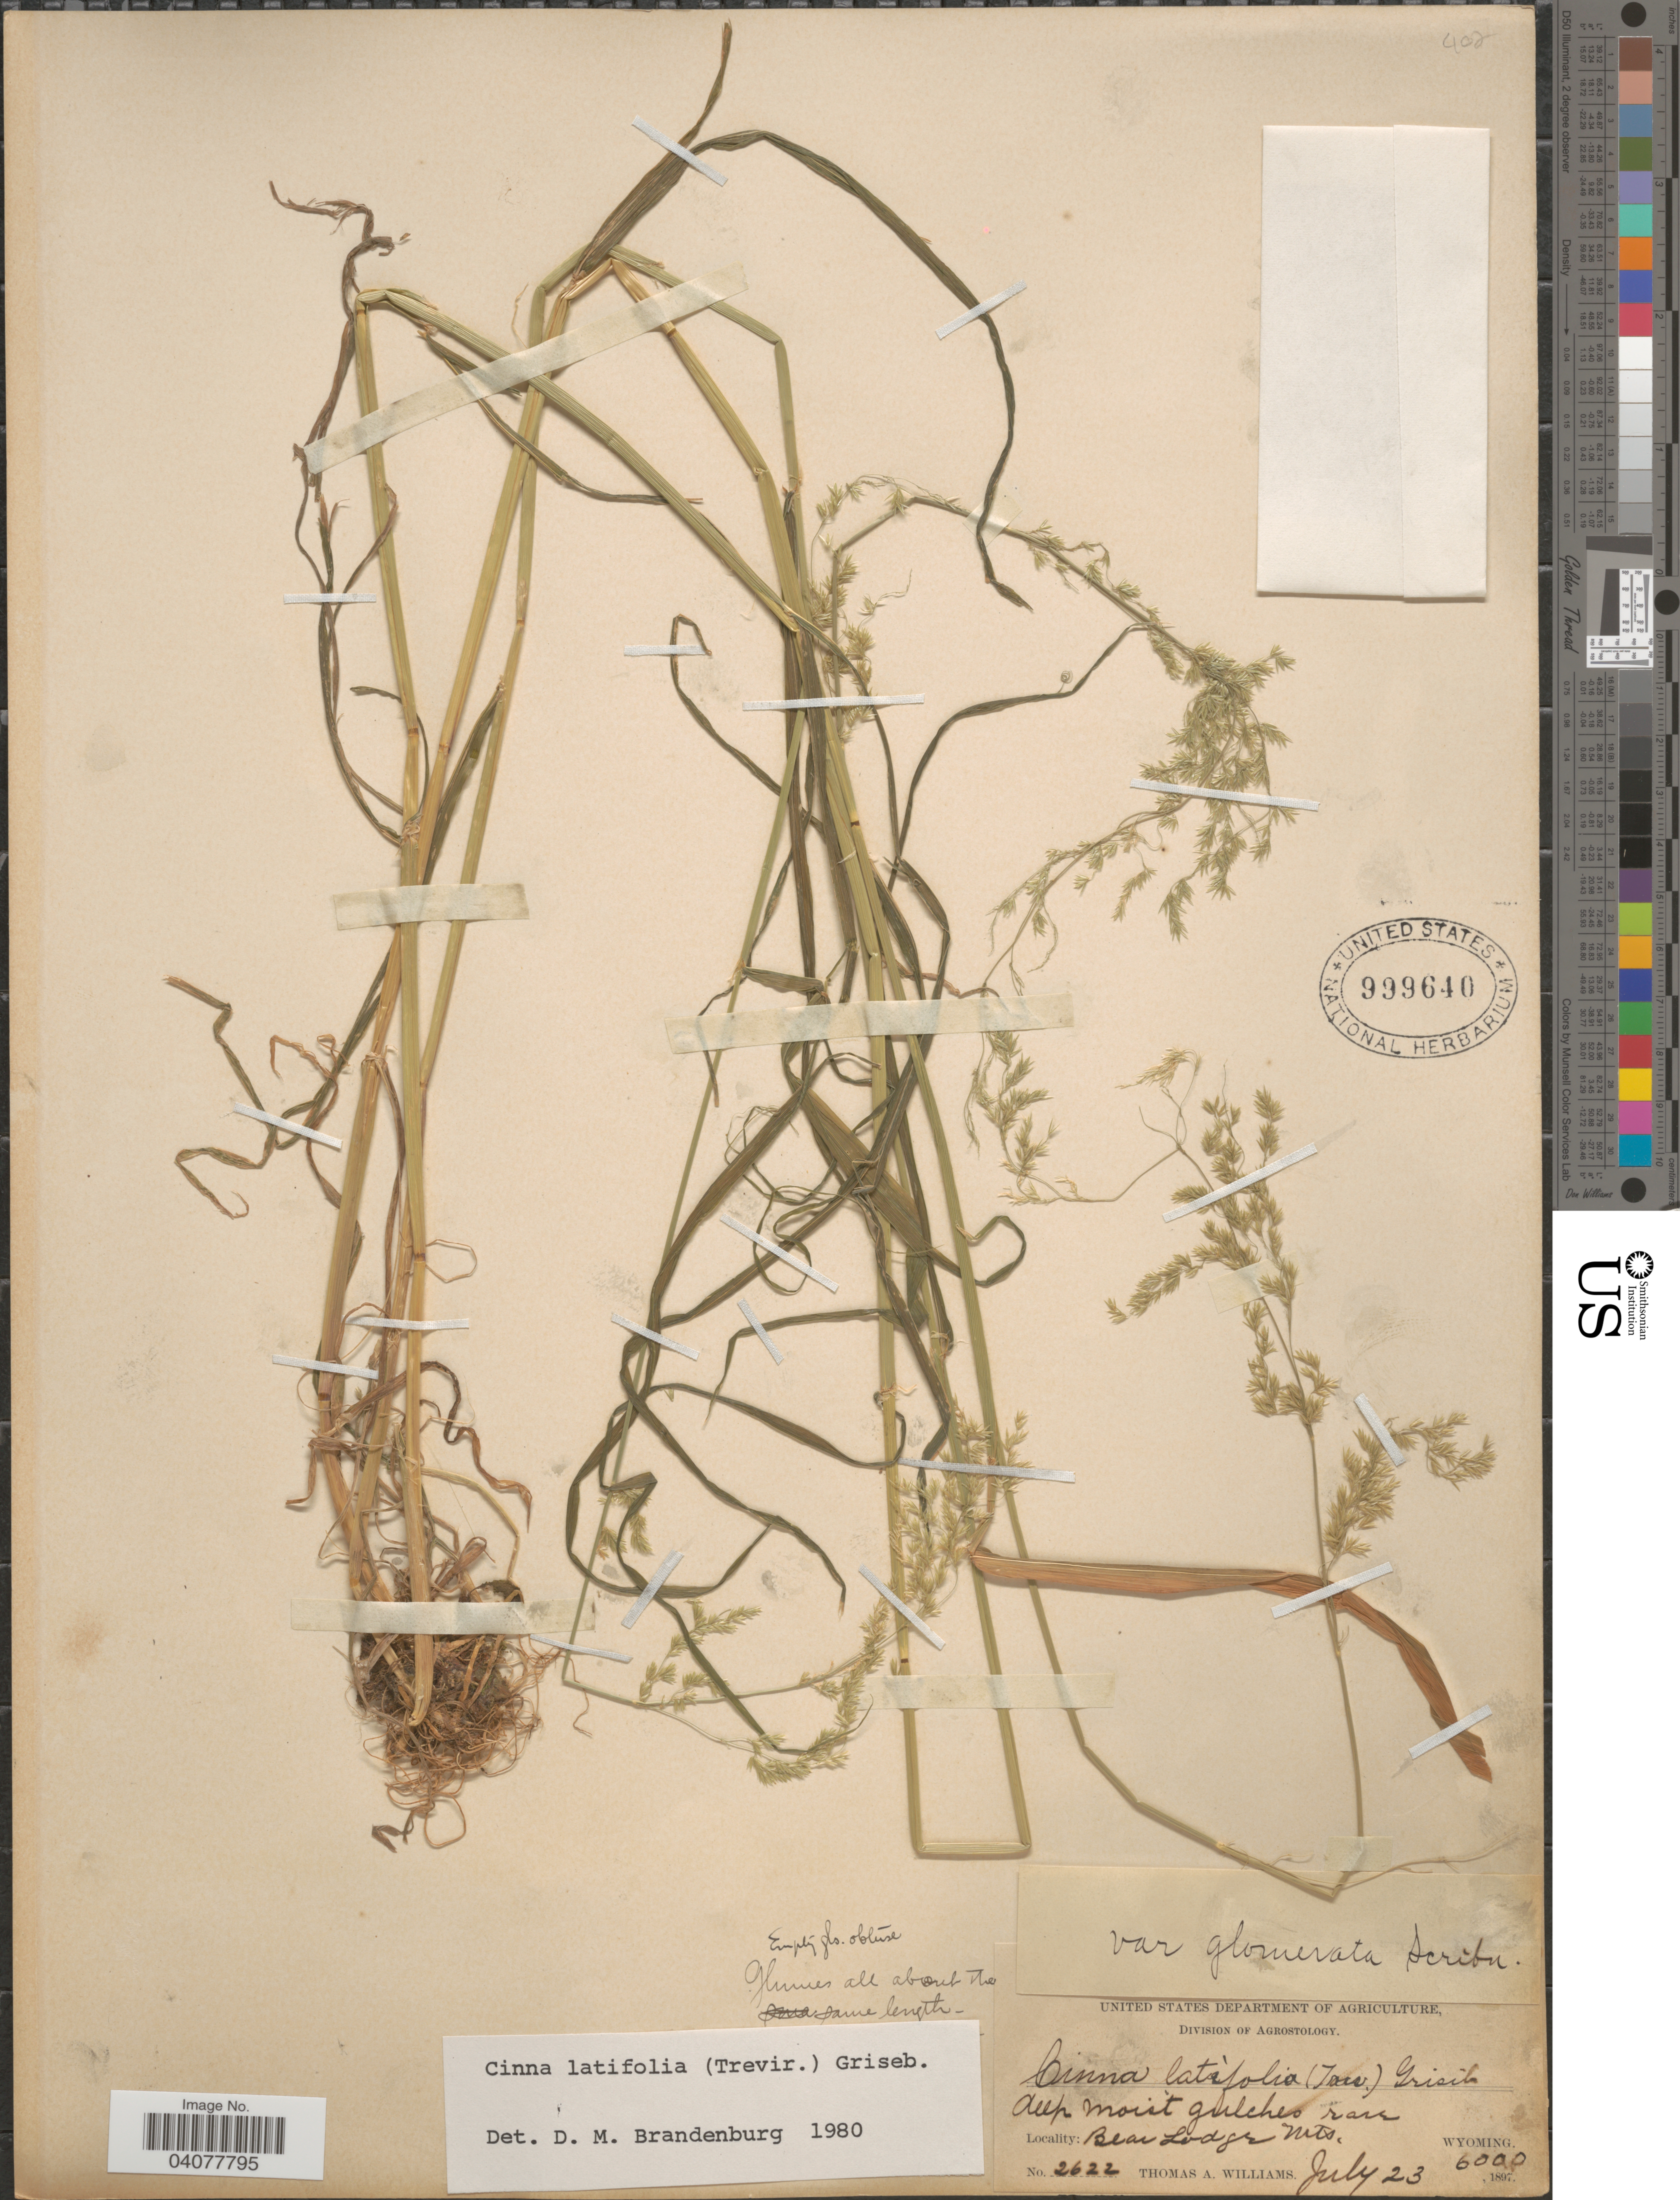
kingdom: Plantae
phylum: Tracheophyta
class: Liliopsida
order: Poales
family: Poaceae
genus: Cinna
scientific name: Cinna latifolia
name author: (Trevir. ex Goeppert) Griseb.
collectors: T. A. Williams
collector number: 2622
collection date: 1897-07-23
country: United States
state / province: Wyoming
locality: Bear Lodge Mts.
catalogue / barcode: US 999640